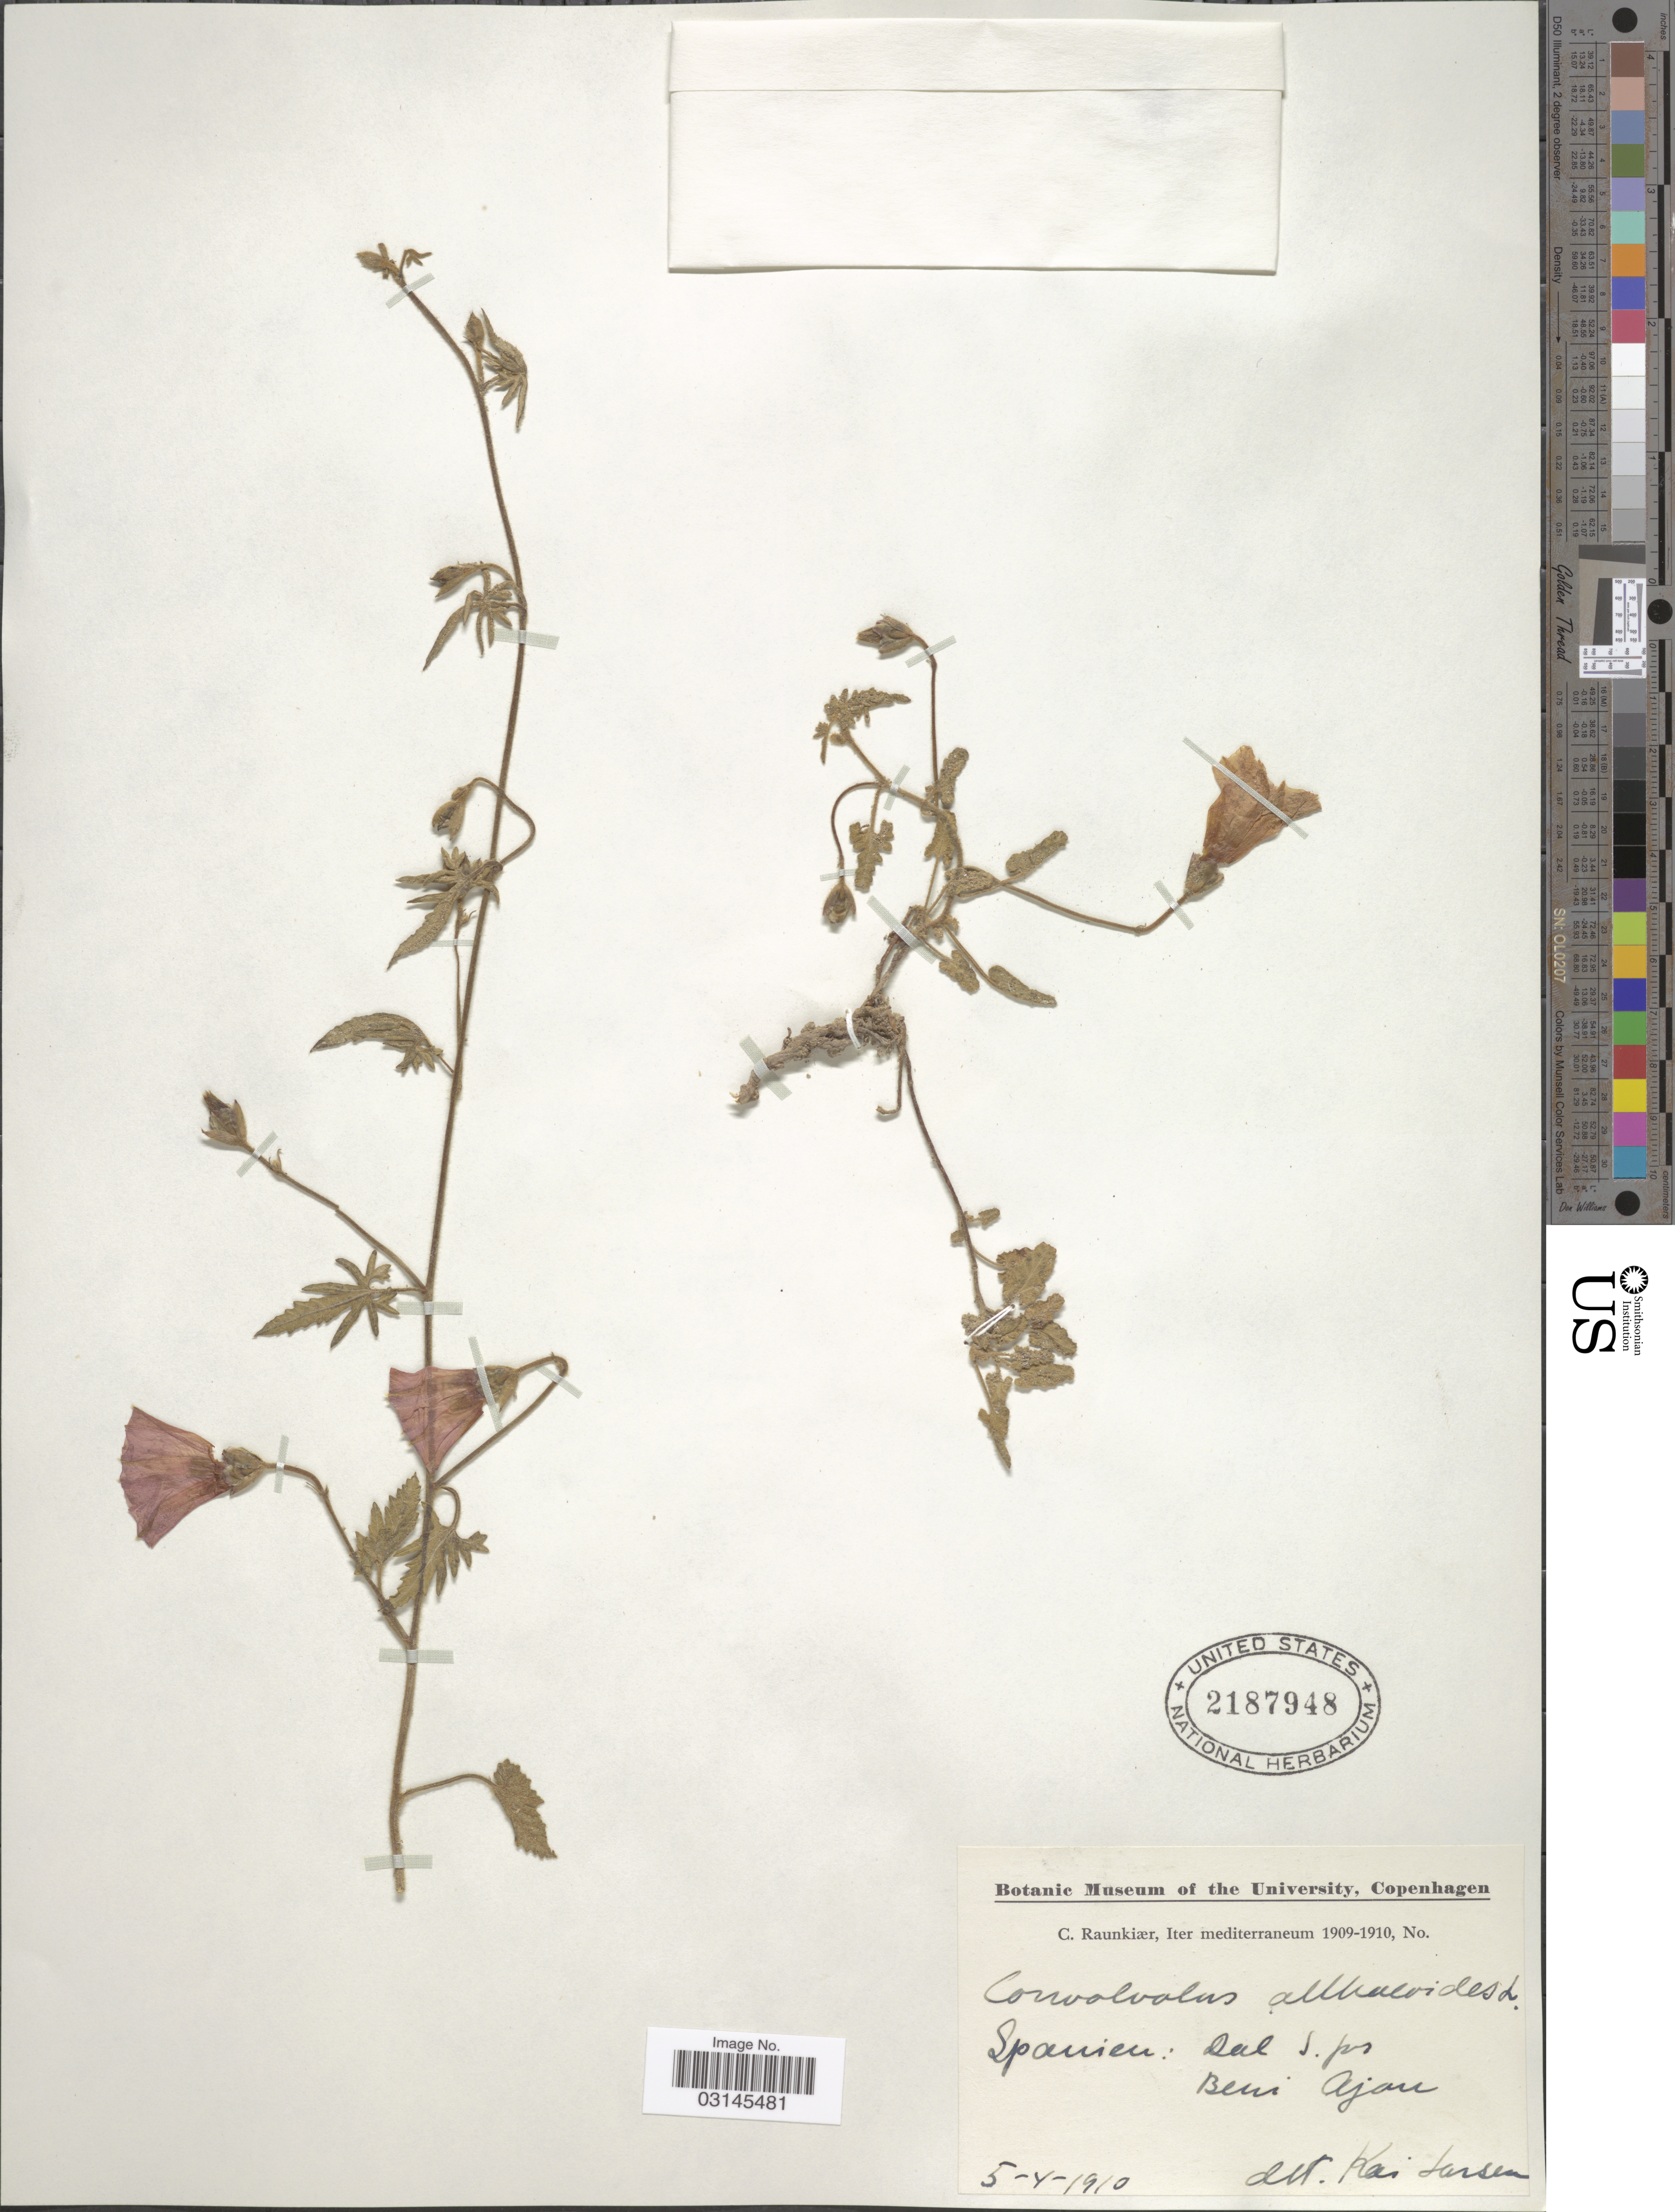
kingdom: Plantae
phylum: Tracheophyta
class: Magnoliopsida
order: Solanales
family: Convolvulaceae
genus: Convolvulus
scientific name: Convolvulus althaeoides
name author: L.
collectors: C. Raunkiær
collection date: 1910-05-05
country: Spain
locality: Iter mediterraneum. Dal S. pr Beni Ajan.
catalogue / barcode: US 2187948